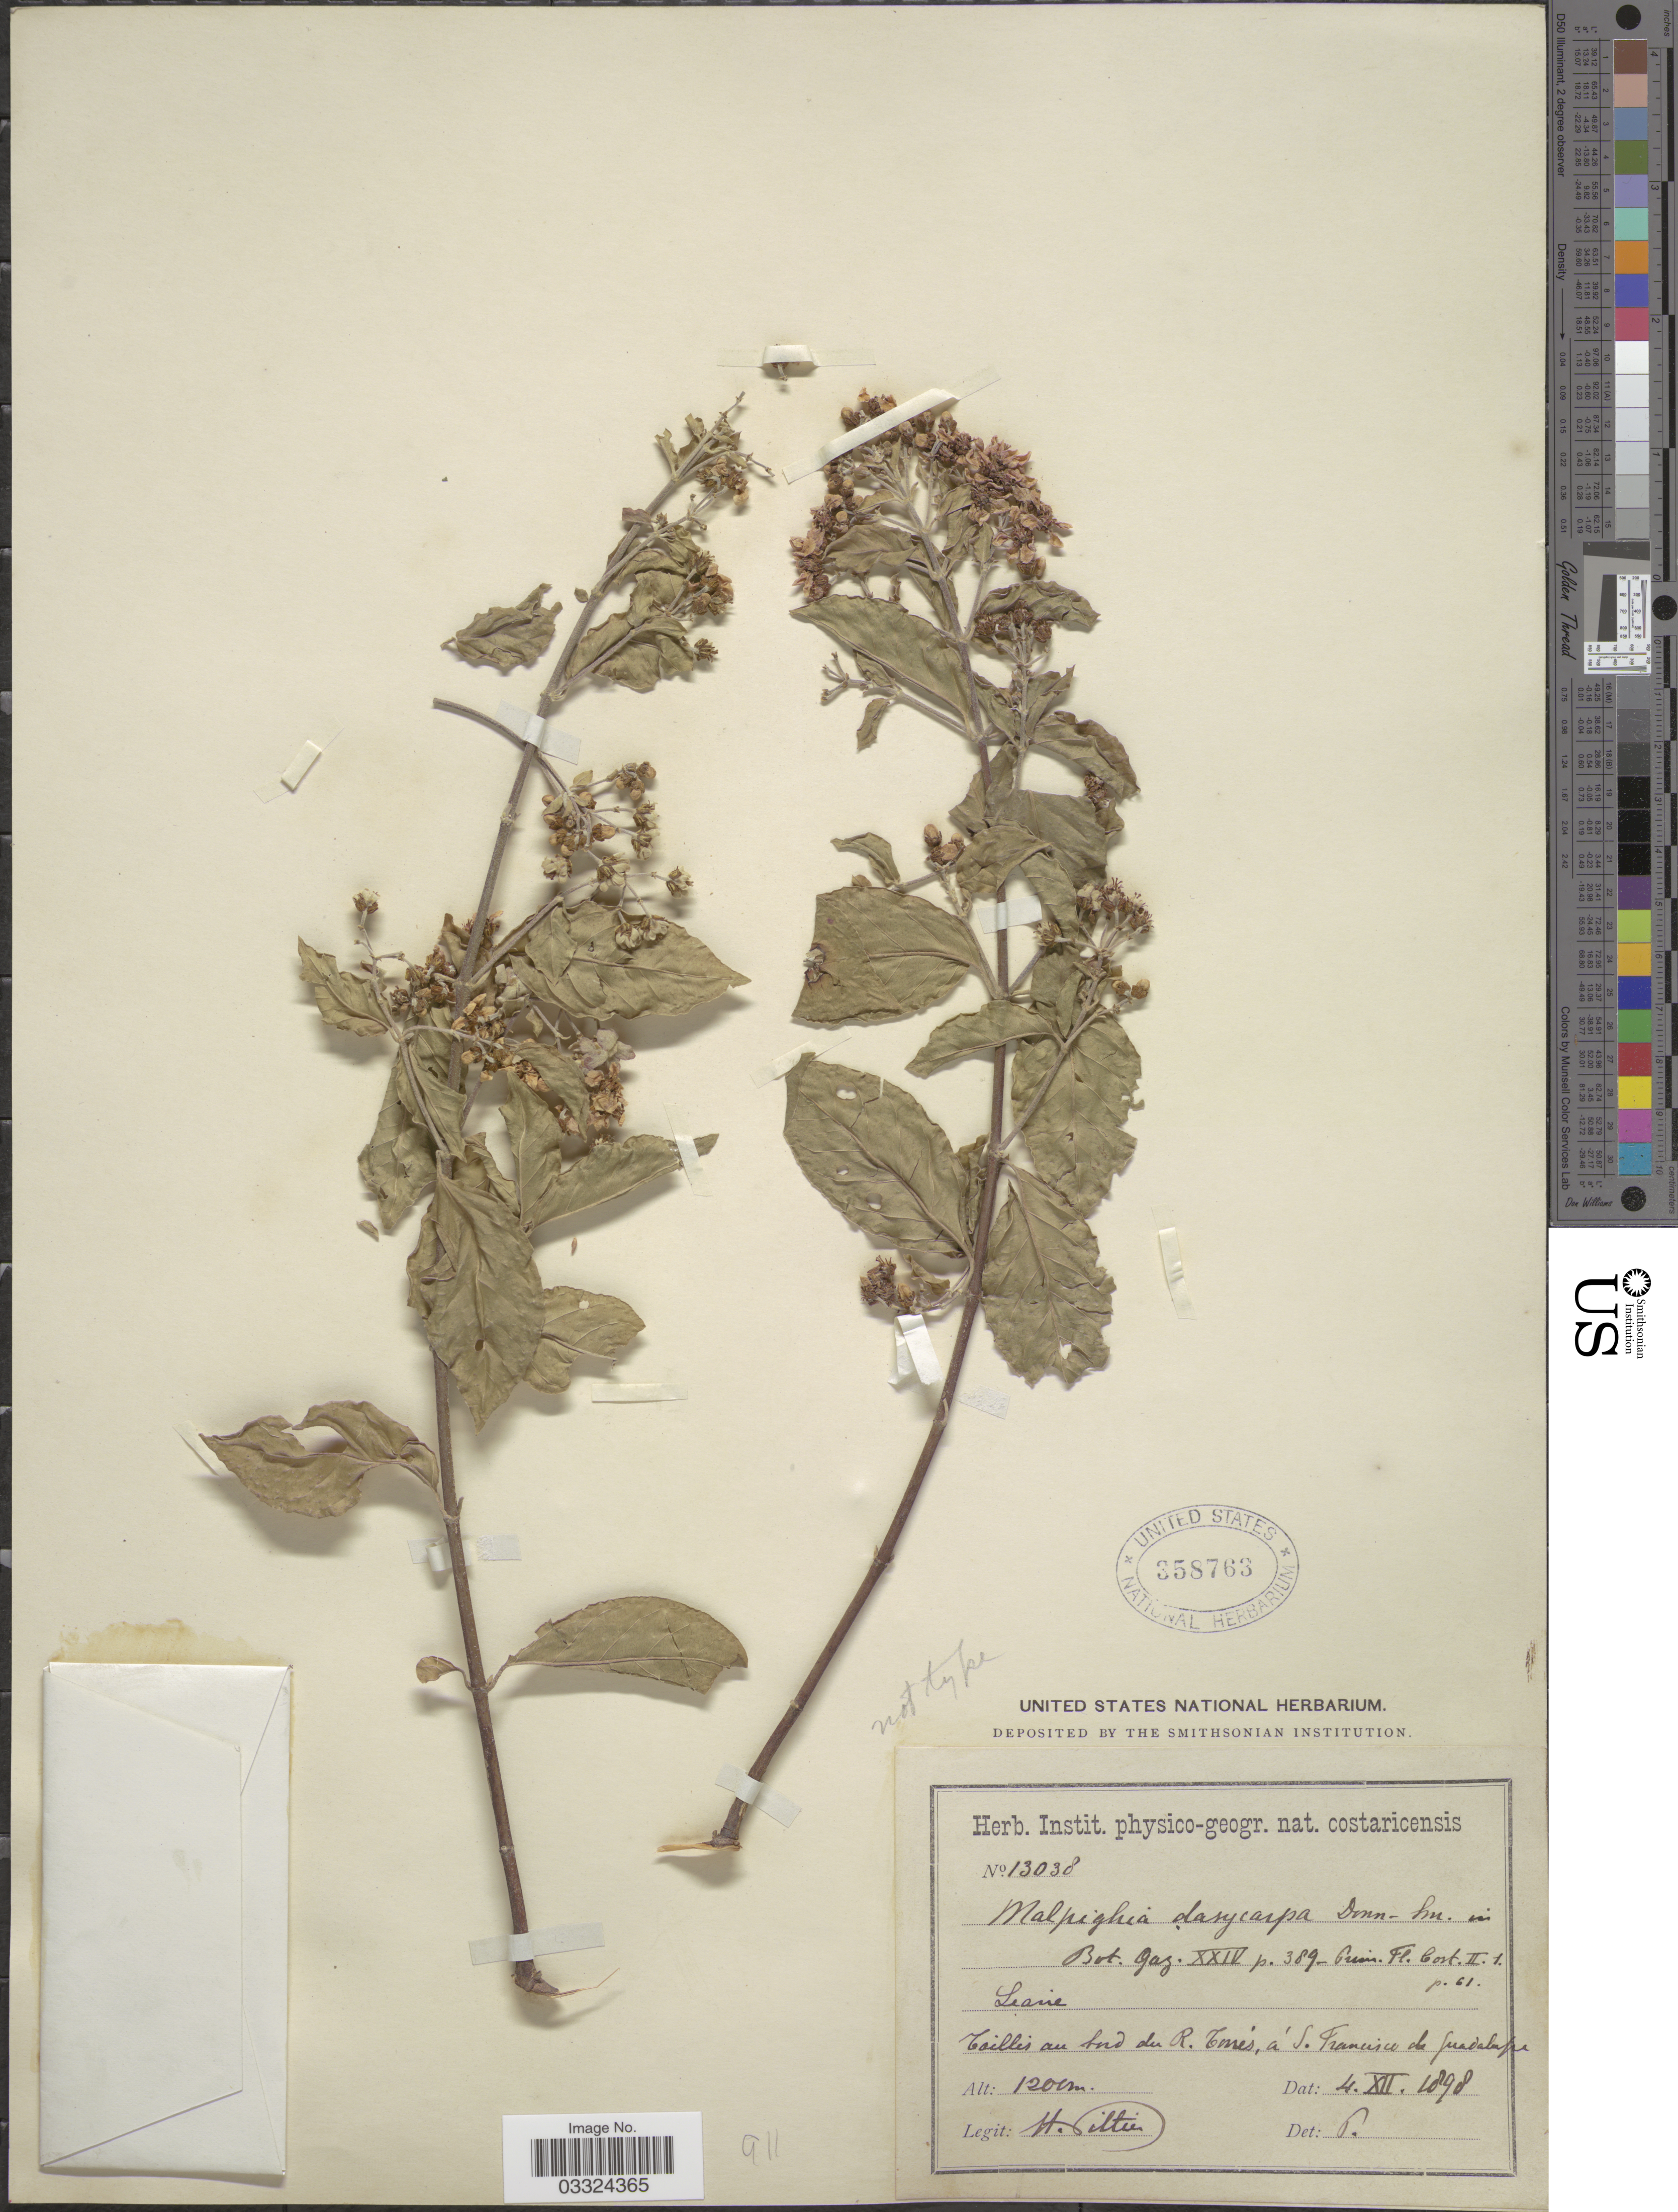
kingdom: Plantae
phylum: Tracheophyta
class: Magnoliopsida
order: Malpighiales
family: Malpighiaceae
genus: Tetrapterys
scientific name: Tetrapterys schiedeana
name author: Schltdl. & Cham.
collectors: H. F. Pittier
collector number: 13038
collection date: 1898-12-04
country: Costa Rica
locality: Taillis au bord du R. Torrés, á S. Francisco de Guadalupe.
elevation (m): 1200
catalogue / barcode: US 358763